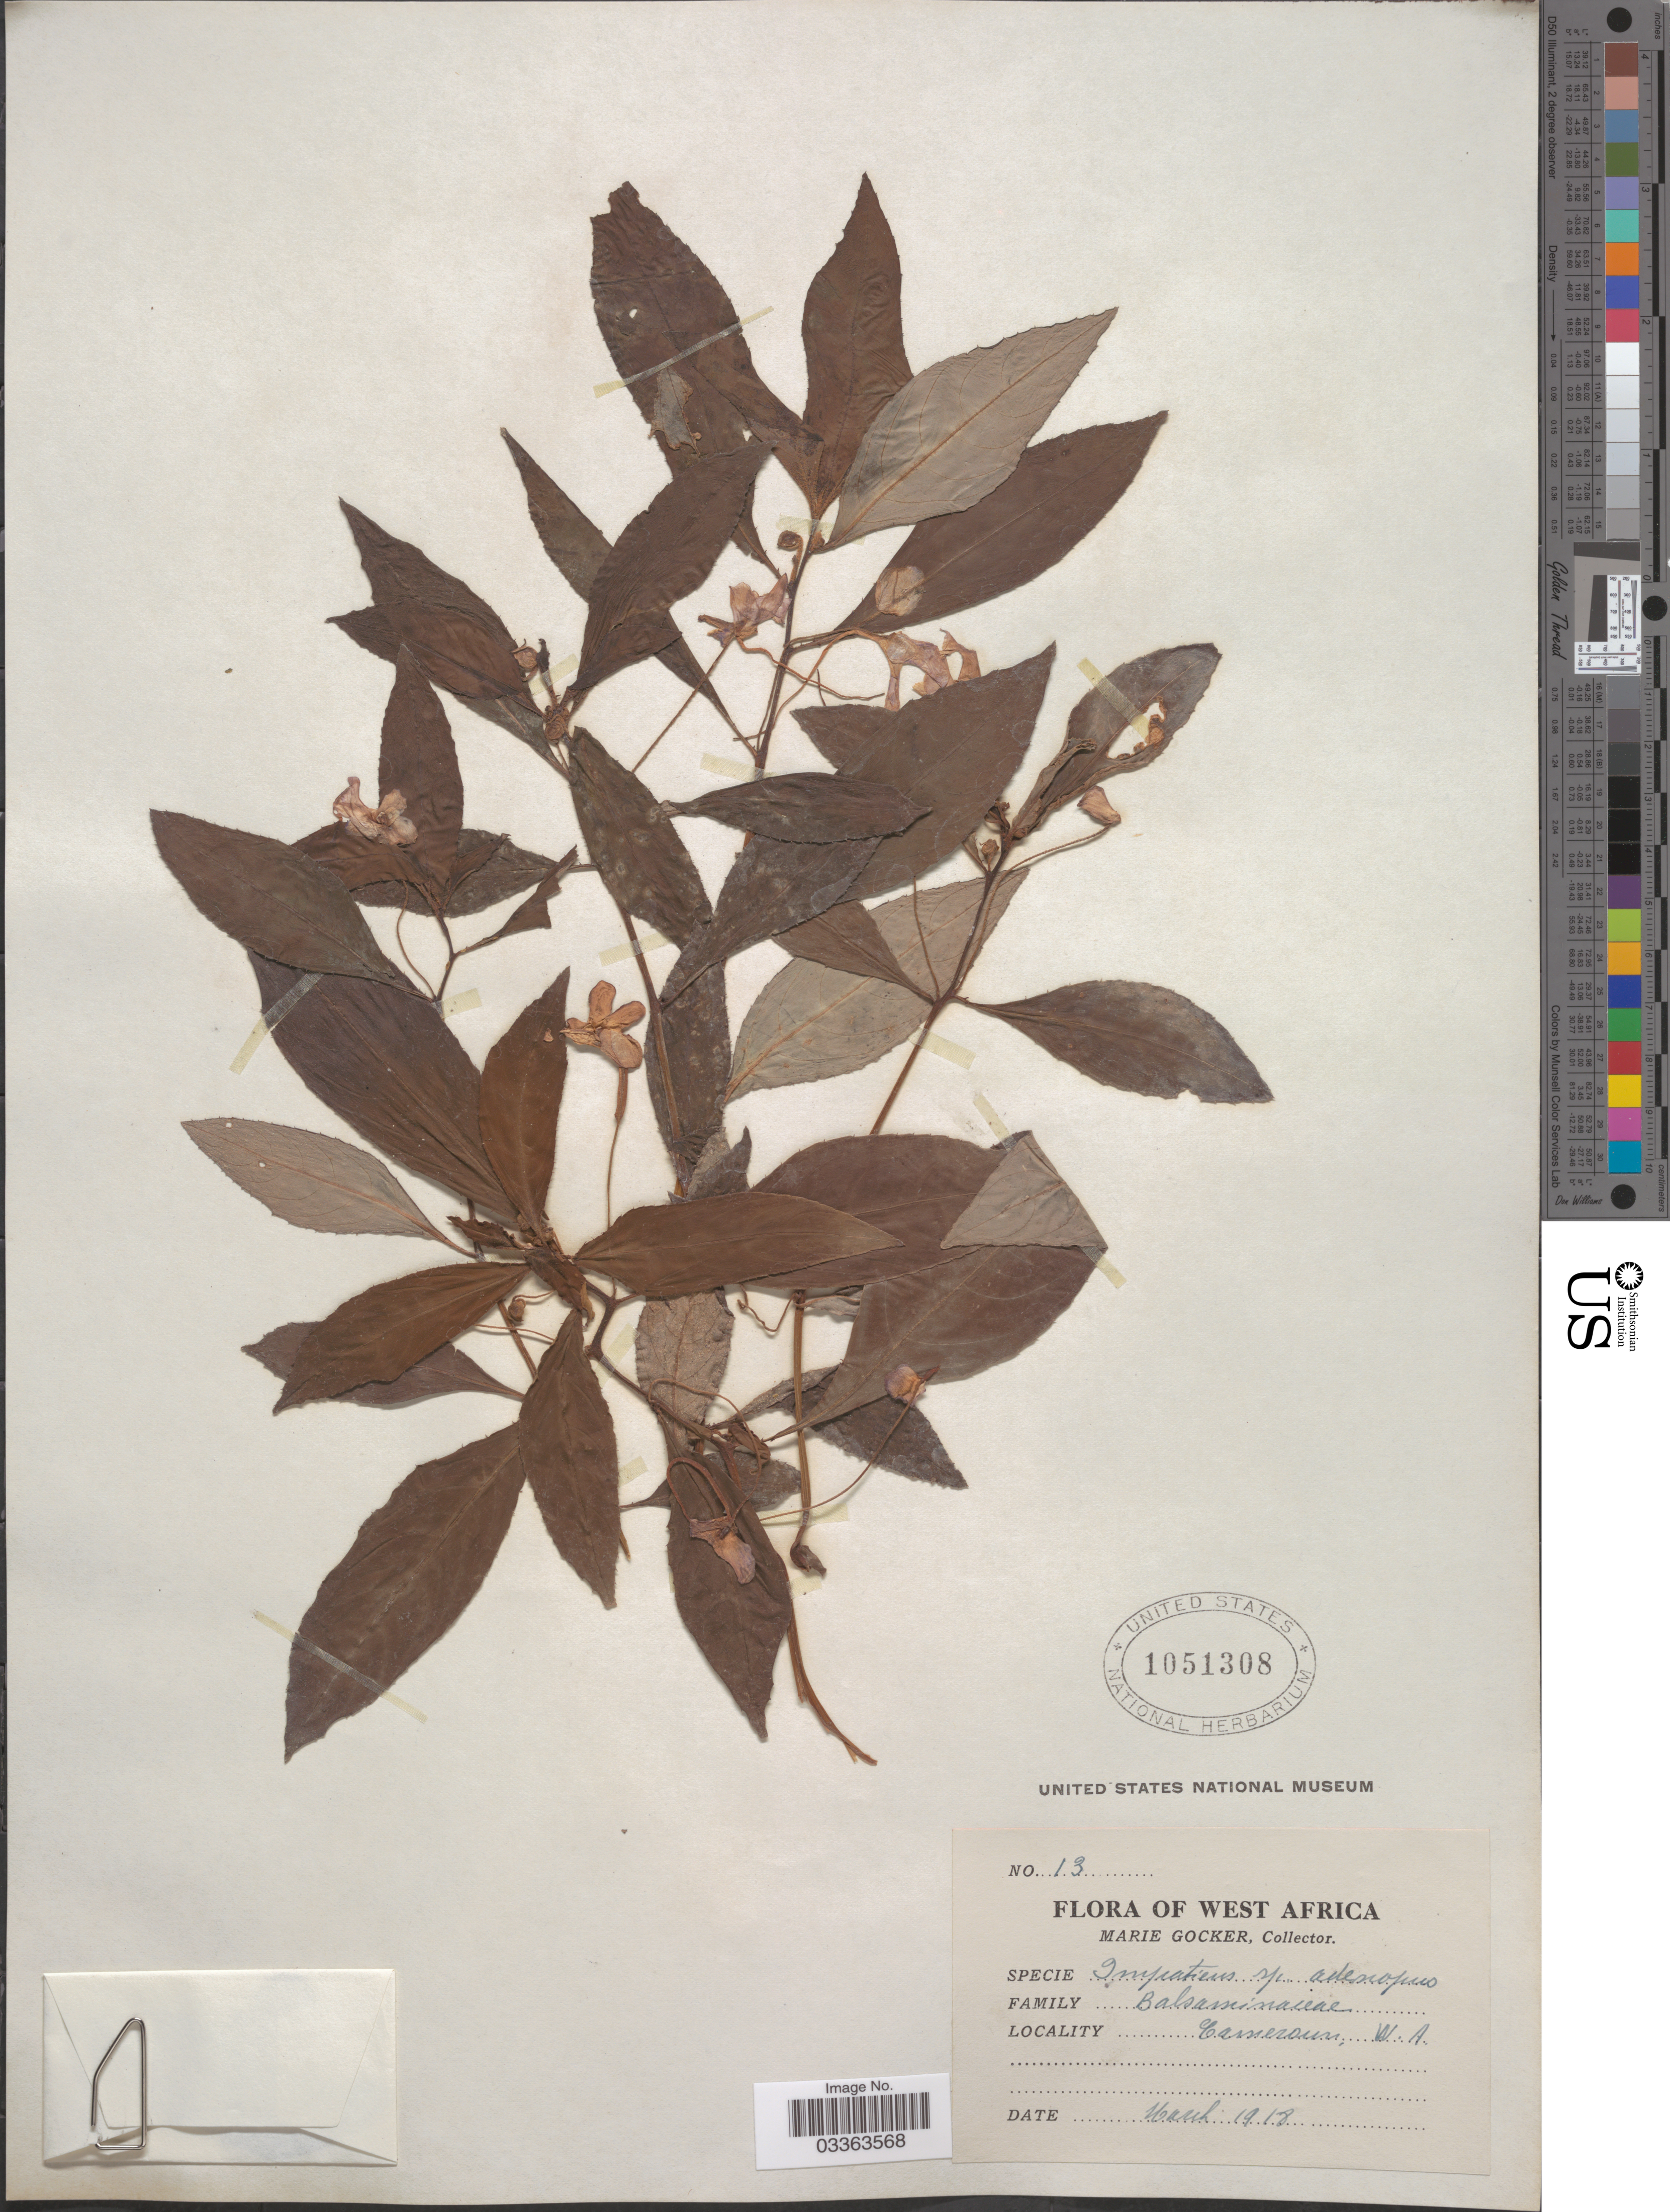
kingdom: Plantae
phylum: Tracheophyta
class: Magnoliopsida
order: Ericales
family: Balsaminaceae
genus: Impatiens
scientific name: Impatiens sp.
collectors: M. Gocker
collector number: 13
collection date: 1918-03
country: Cameroon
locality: West Africa. W.A.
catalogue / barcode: US 1051308